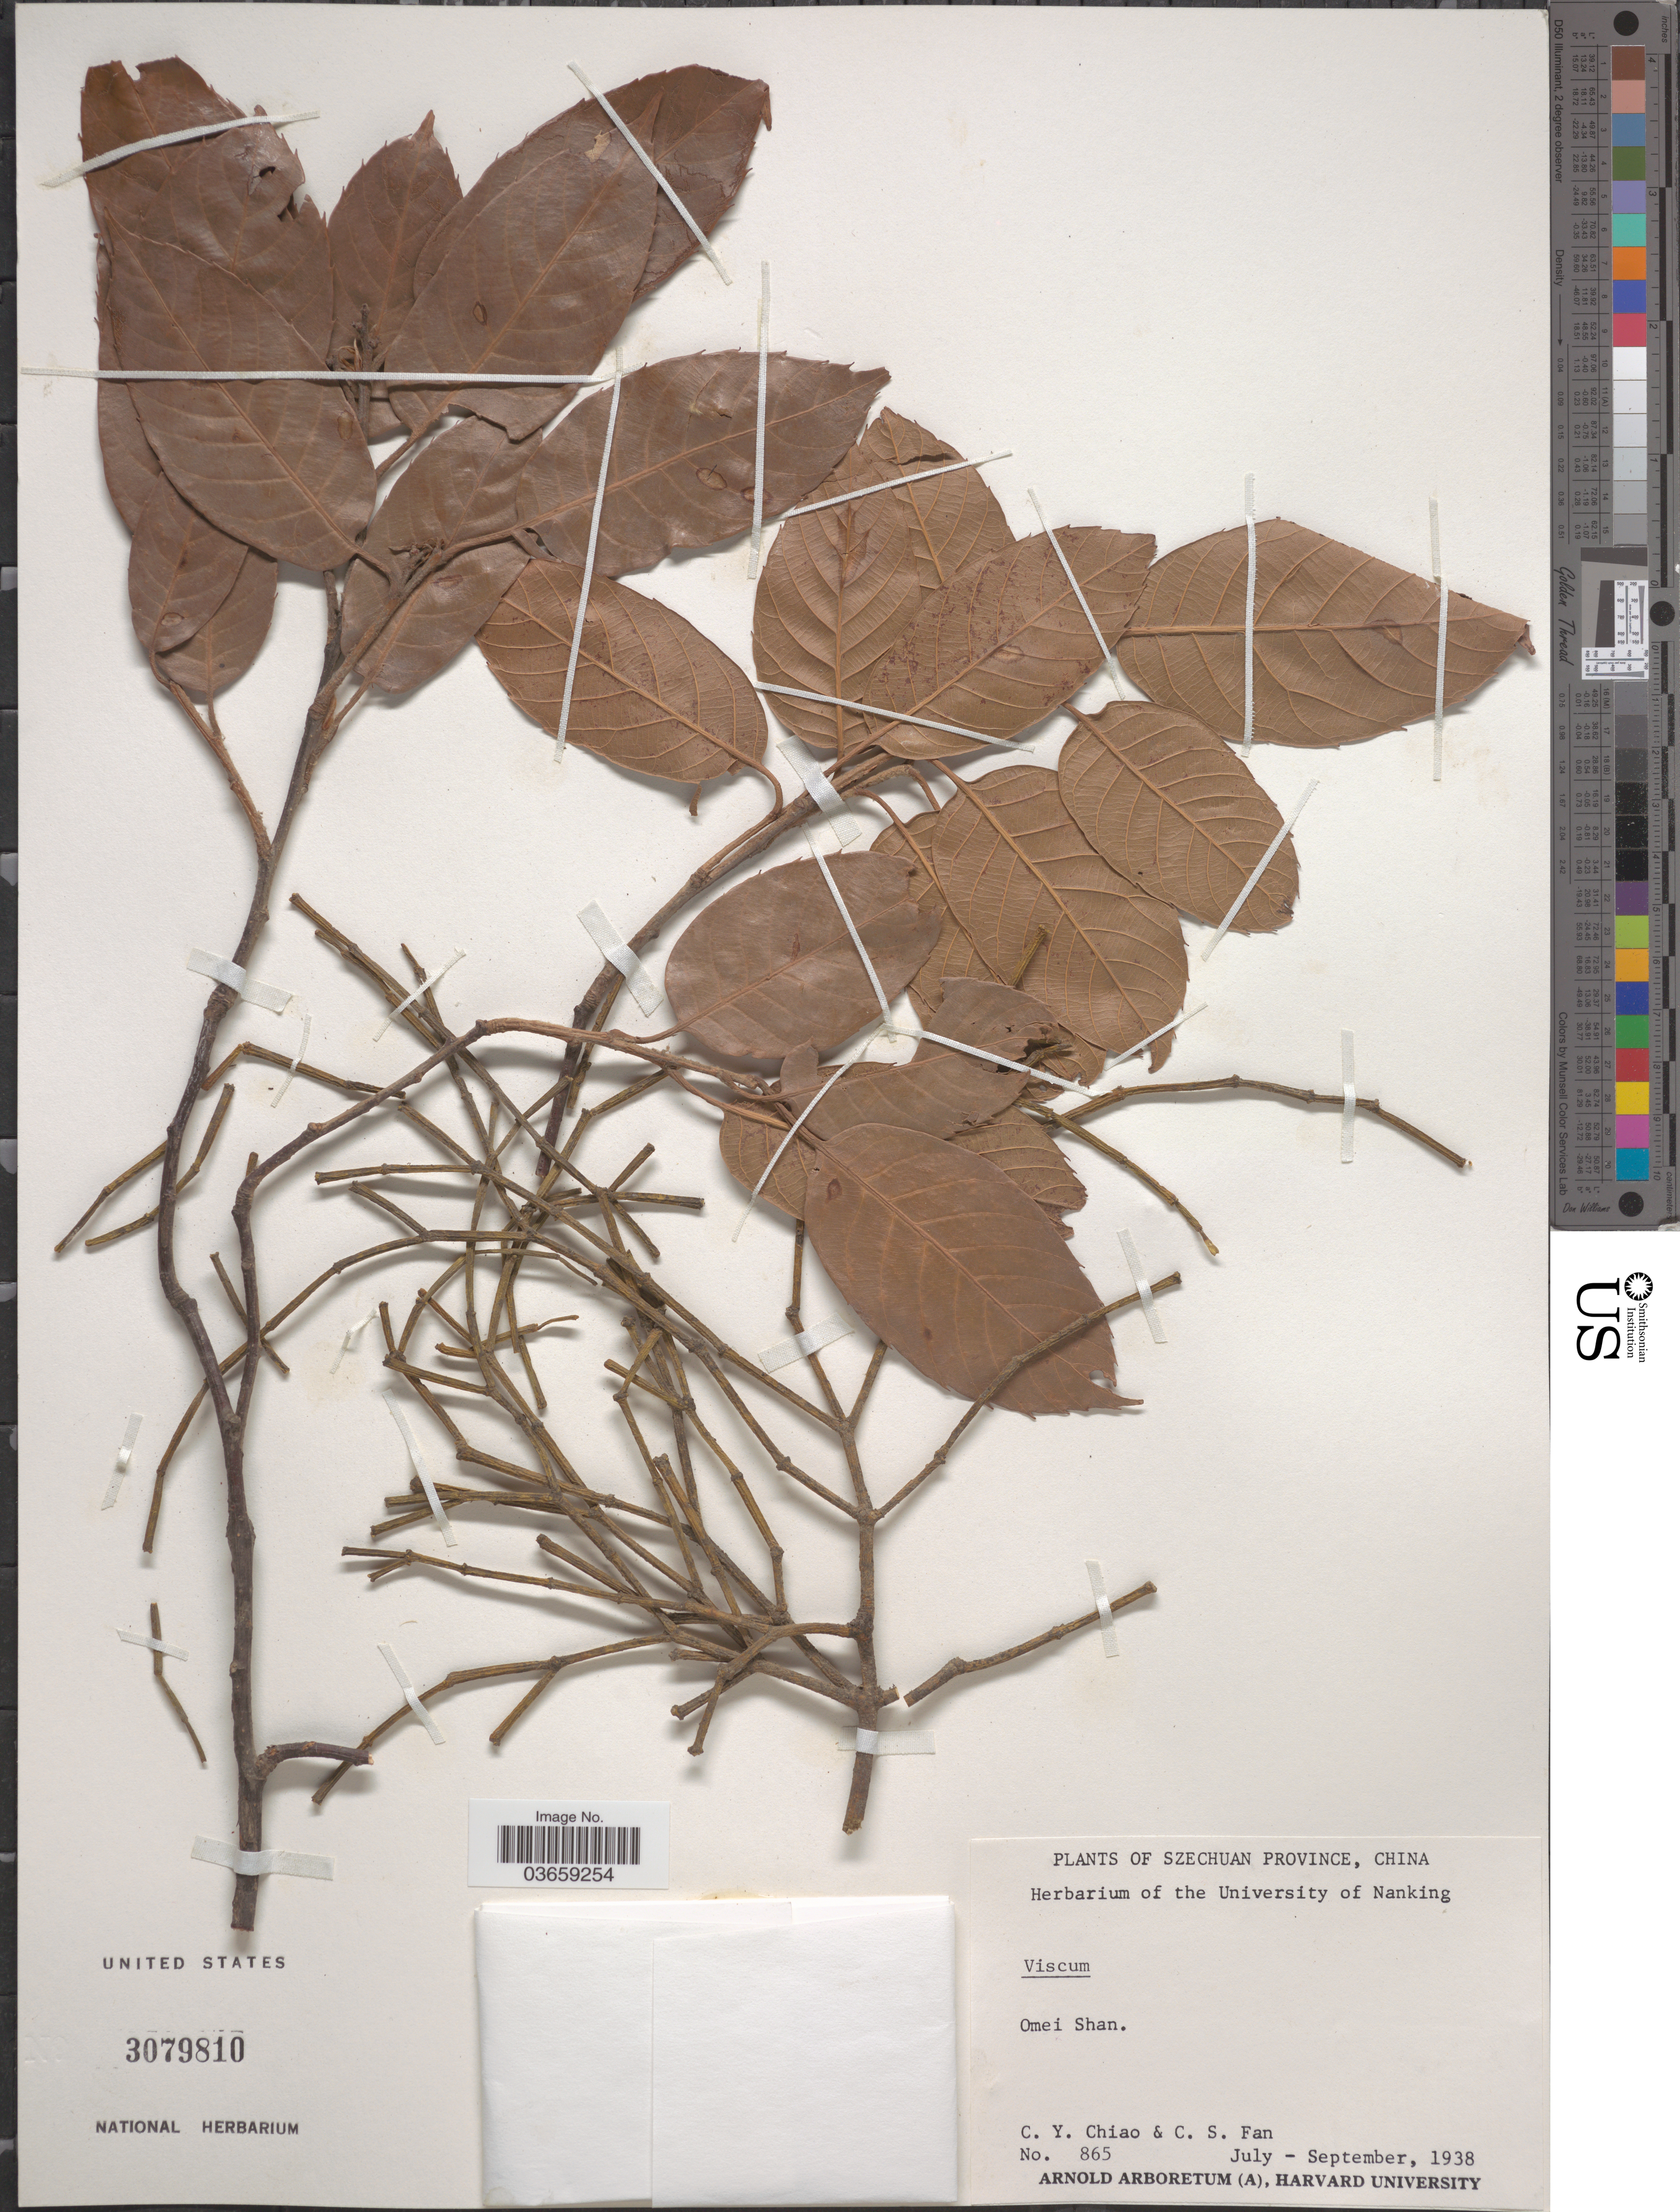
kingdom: Plantae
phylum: Tracheophyta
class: Magnoliopsida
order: Santalales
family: Viscaceae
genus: Viscum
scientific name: Viscum sp.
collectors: C. Y. Chiao & C. S. Fan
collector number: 865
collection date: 1938-07/1938-09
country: China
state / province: Sichuan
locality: Szechuan Province. Omei Shan.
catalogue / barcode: US 3079810